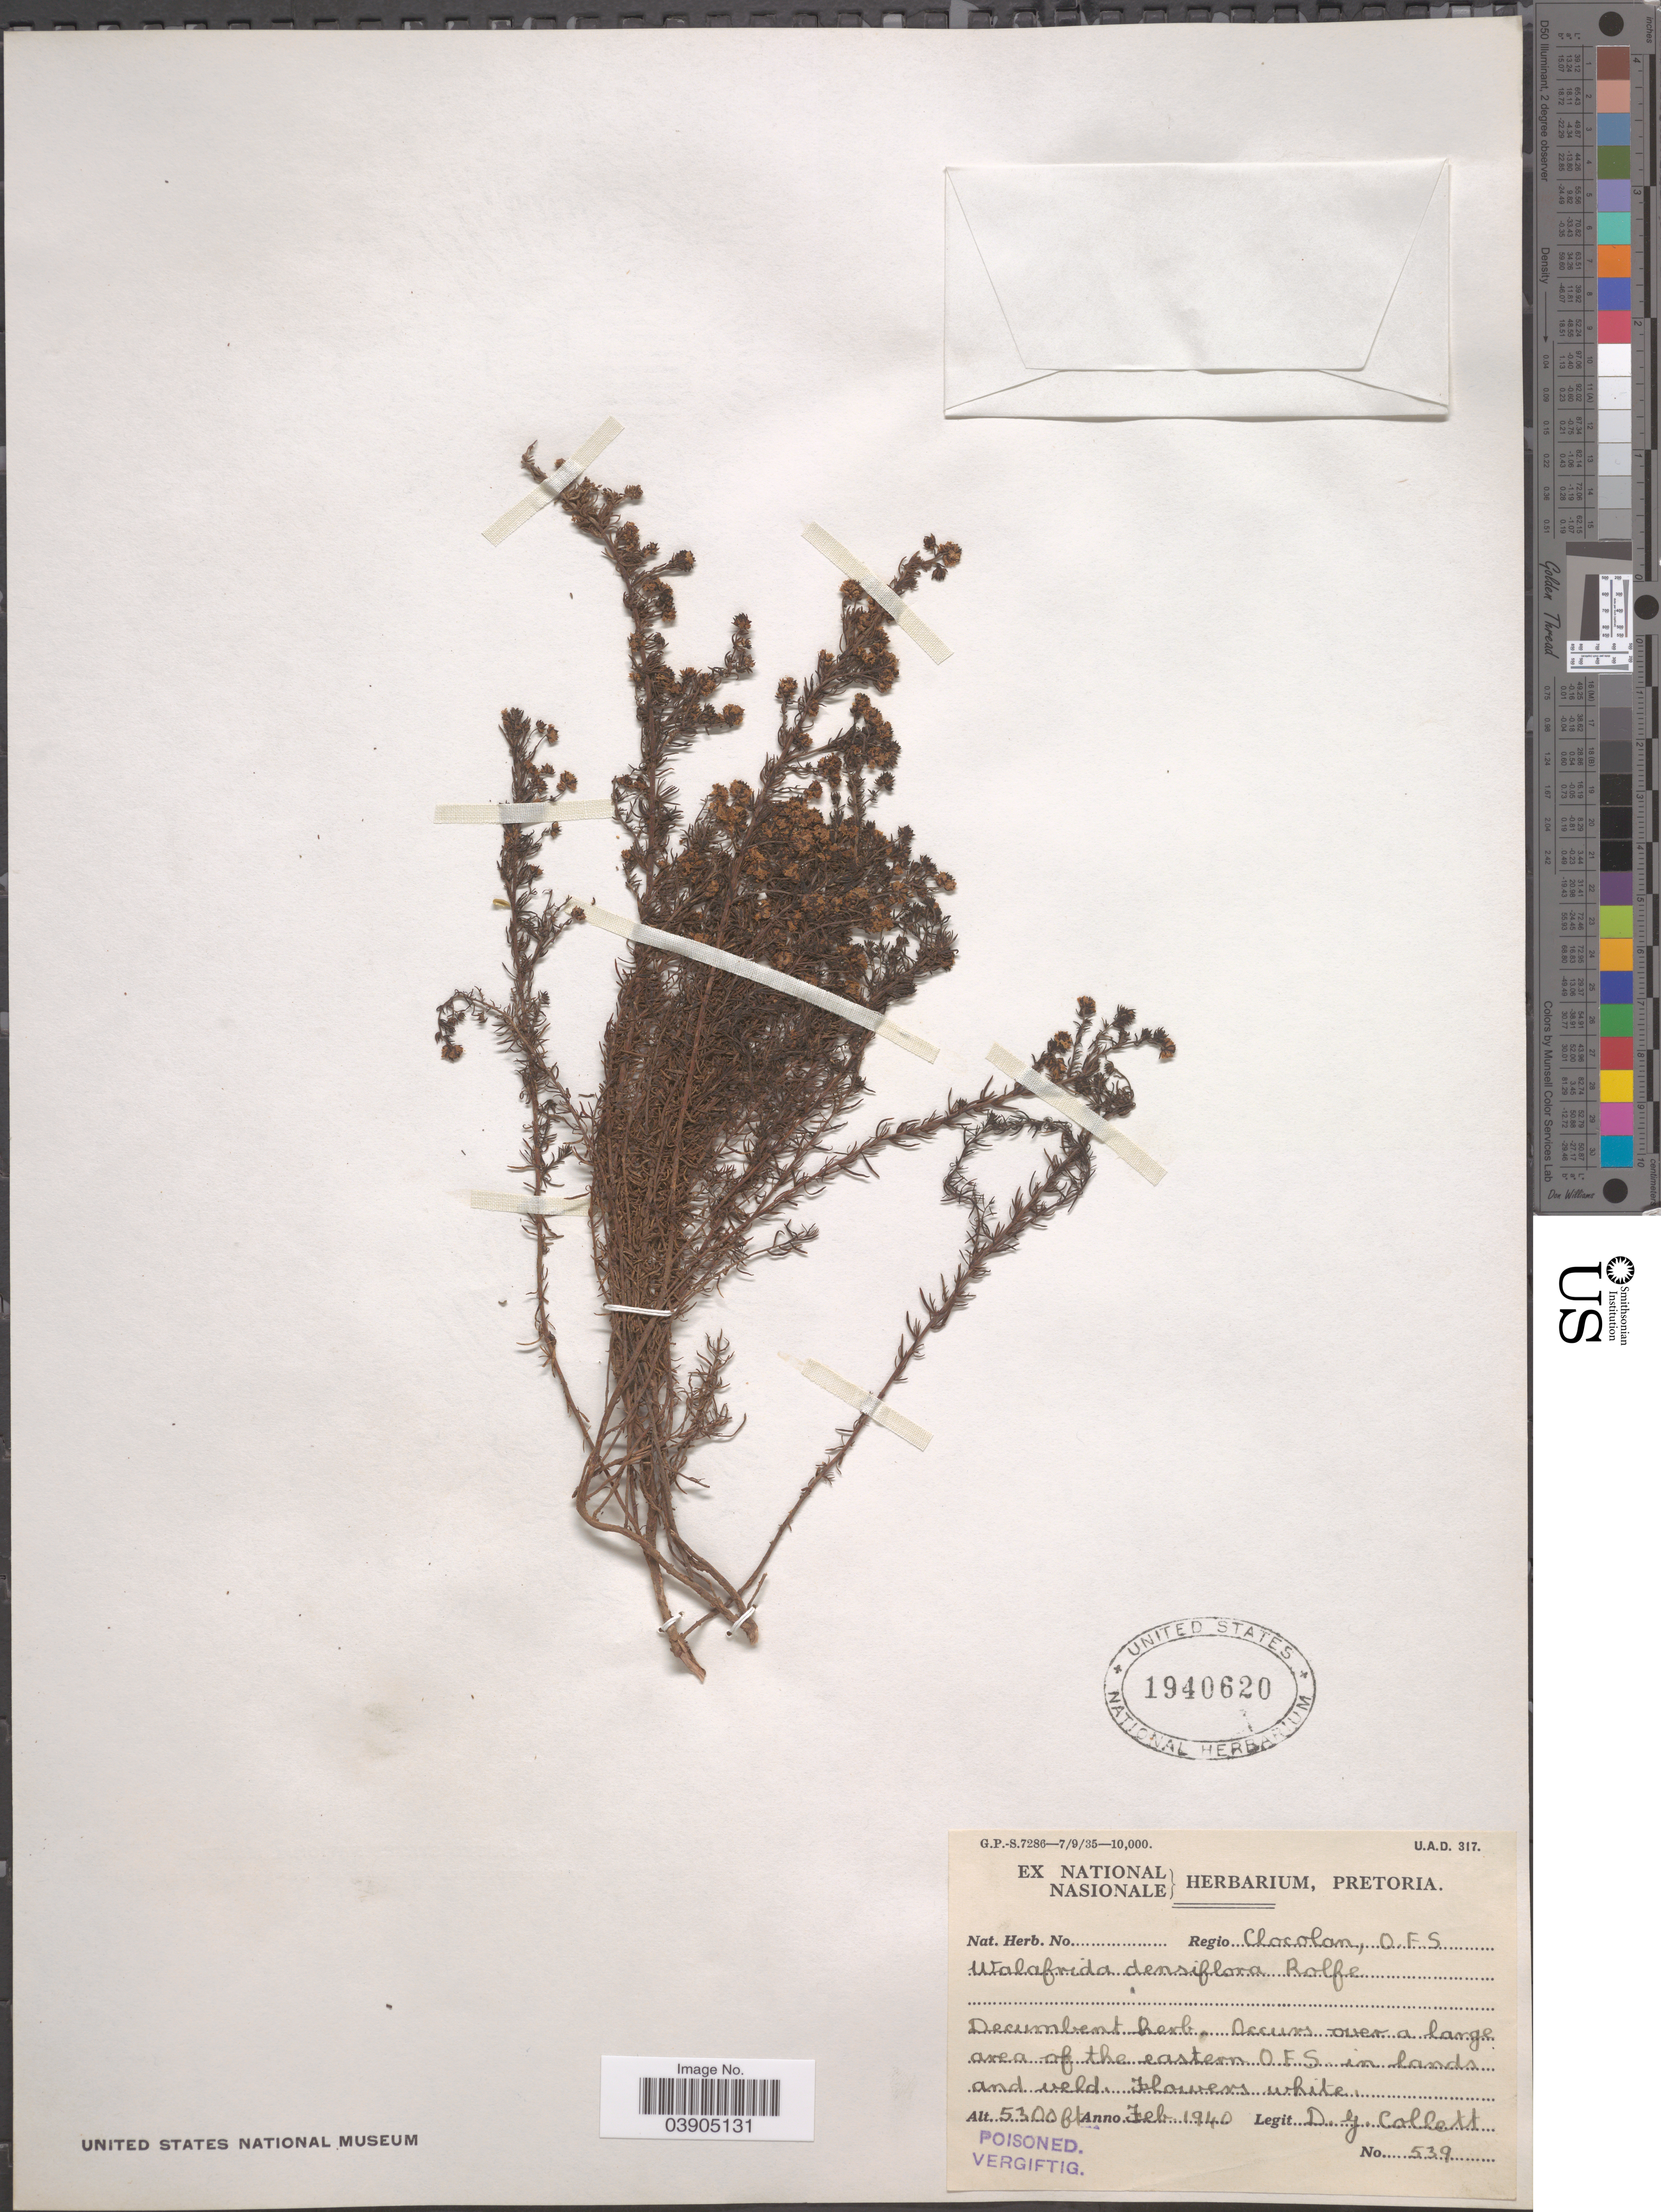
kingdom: Plantae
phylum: Tracheophyta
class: Magnoliopsida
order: Lamiales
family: Scrophulariaceae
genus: Selago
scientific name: Selago densiflora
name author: Rolfe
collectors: D. Collett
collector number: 539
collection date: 1940-02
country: South Africa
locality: Regio Clocolan, O.E.S. Large area of the eastern O.E.S in lands and veld.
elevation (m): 1615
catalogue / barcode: US 1940620